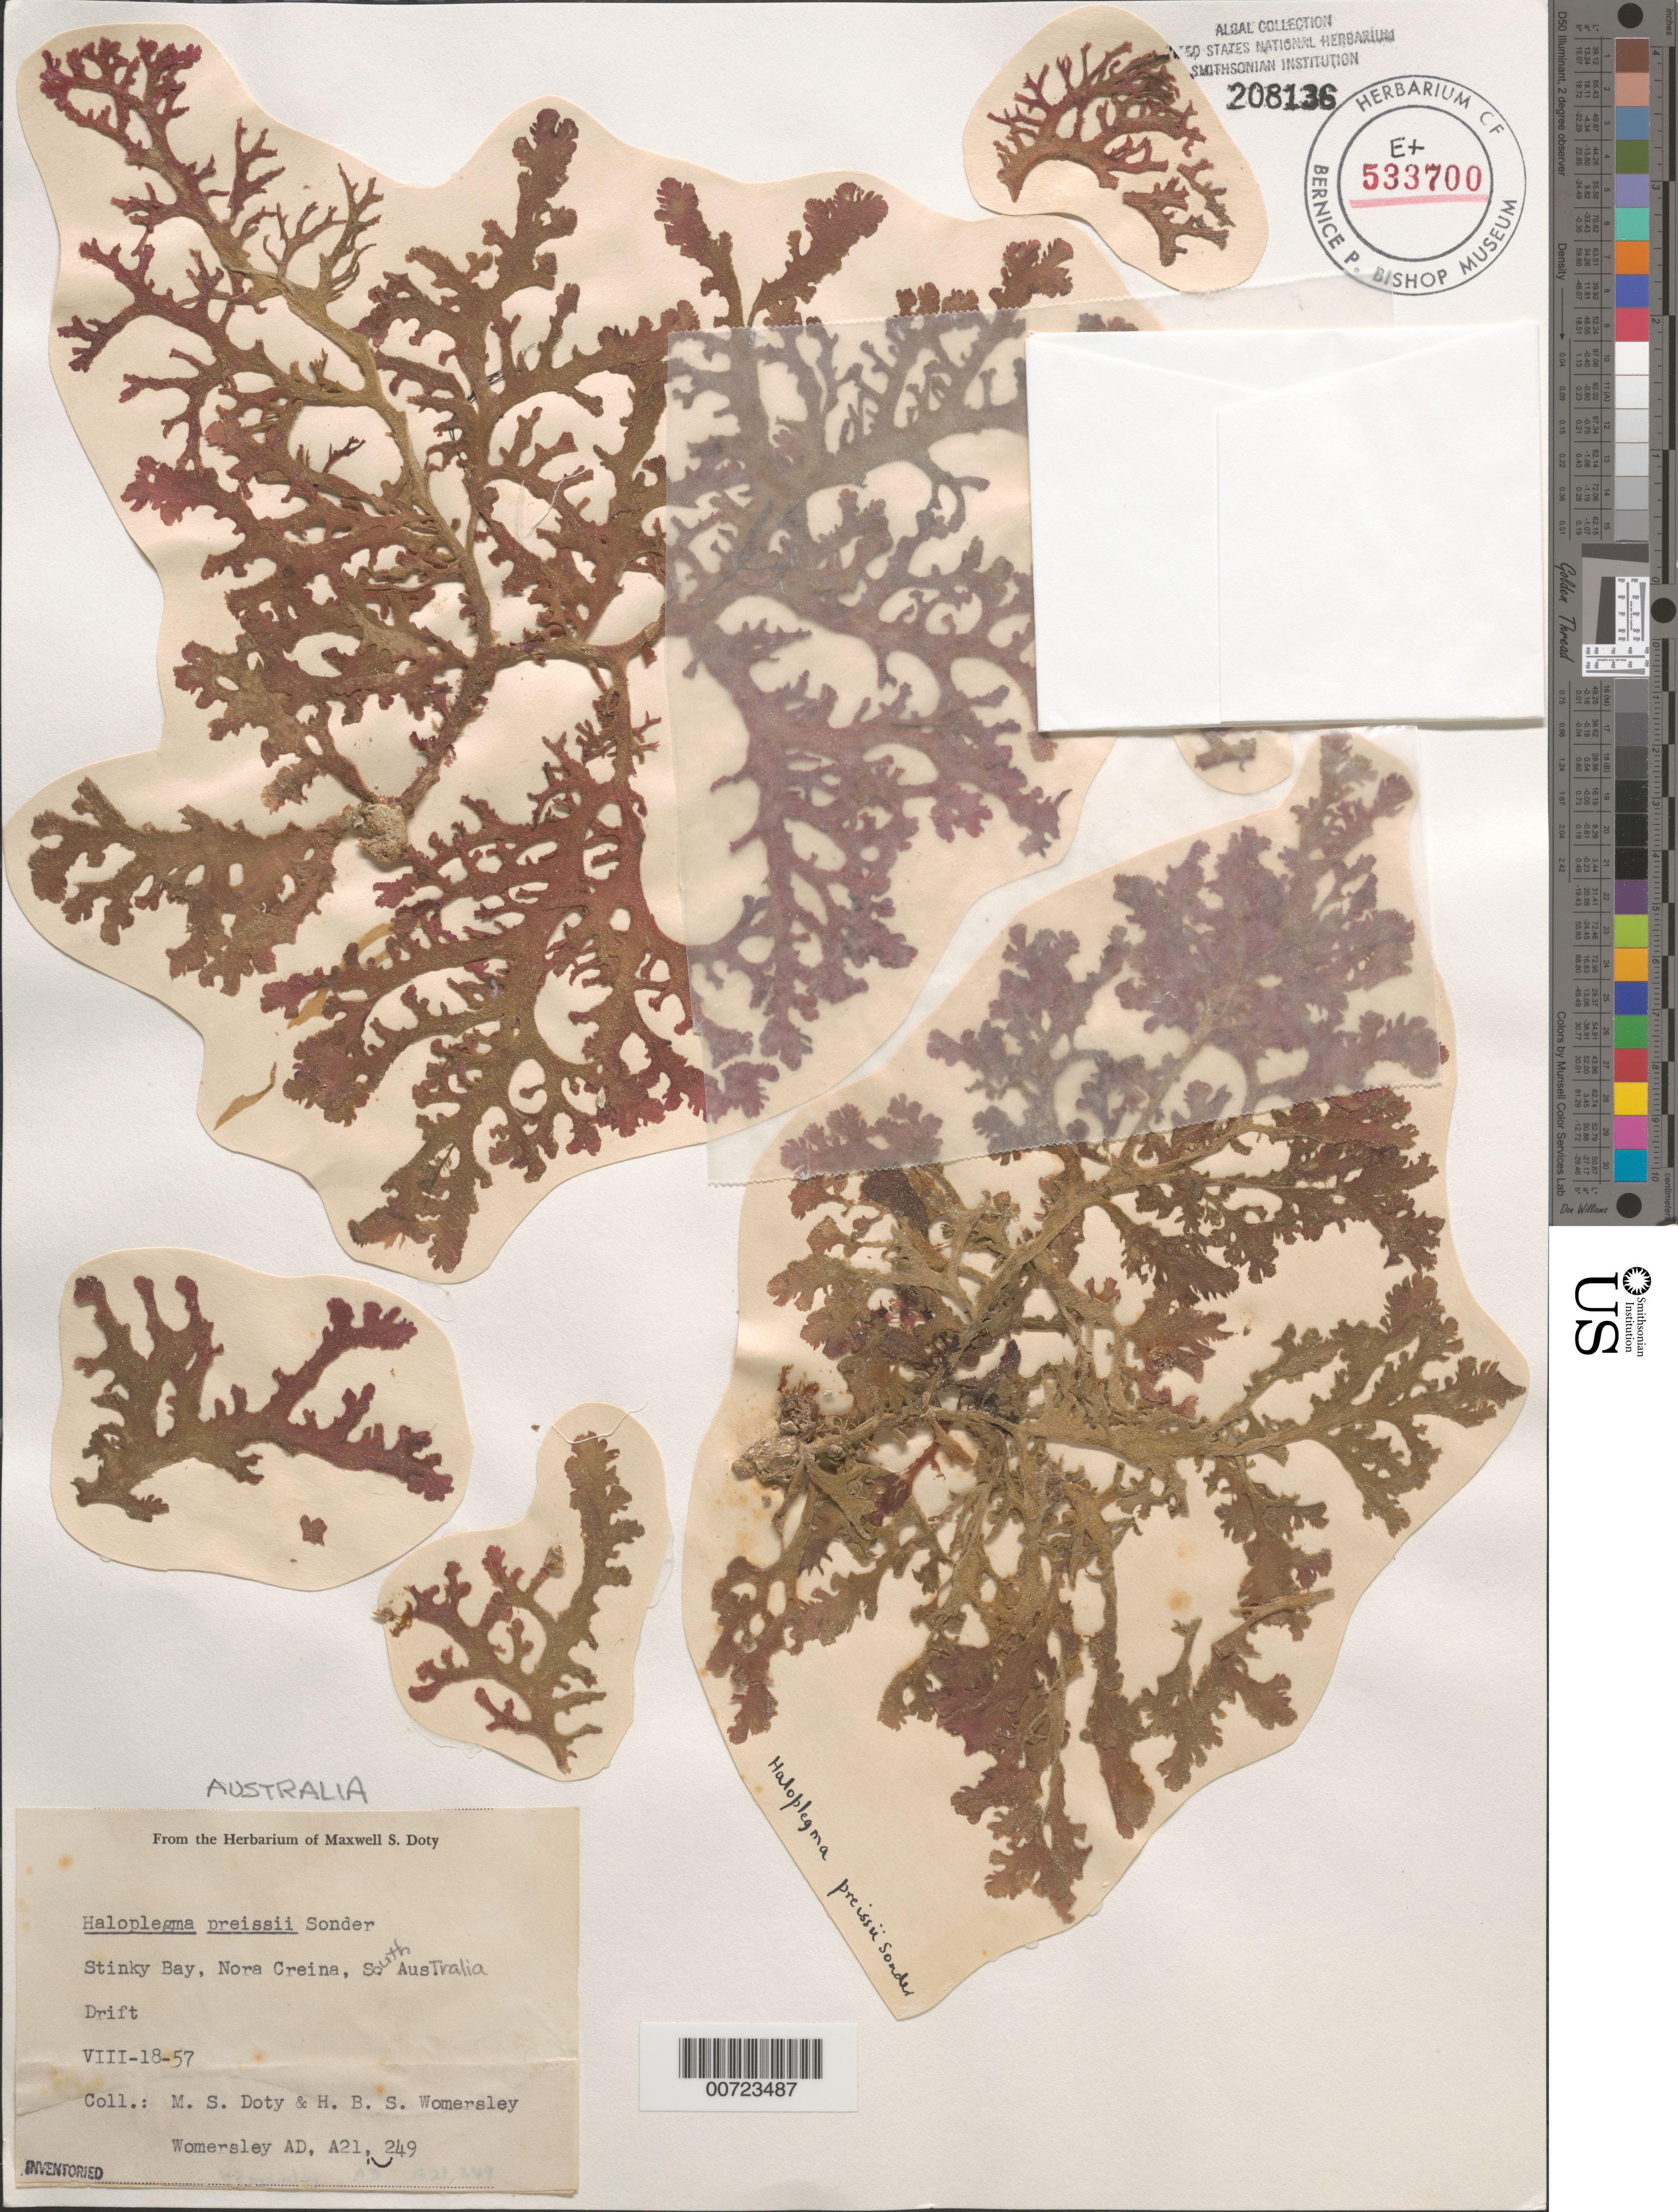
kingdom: Plantae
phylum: Rhodophyta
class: Florideophyceae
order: Ceramiales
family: Wrangeliaceae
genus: Haloplegma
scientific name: Haloplegma preissii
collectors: M. S. Doty & H. B. S. Womersley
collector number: AD A21249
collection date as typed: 18 Aug 1957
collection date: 1957-08-18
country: Australia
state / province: South Australia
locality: Stinky Bay, Nora Creina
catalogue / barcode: US 208136